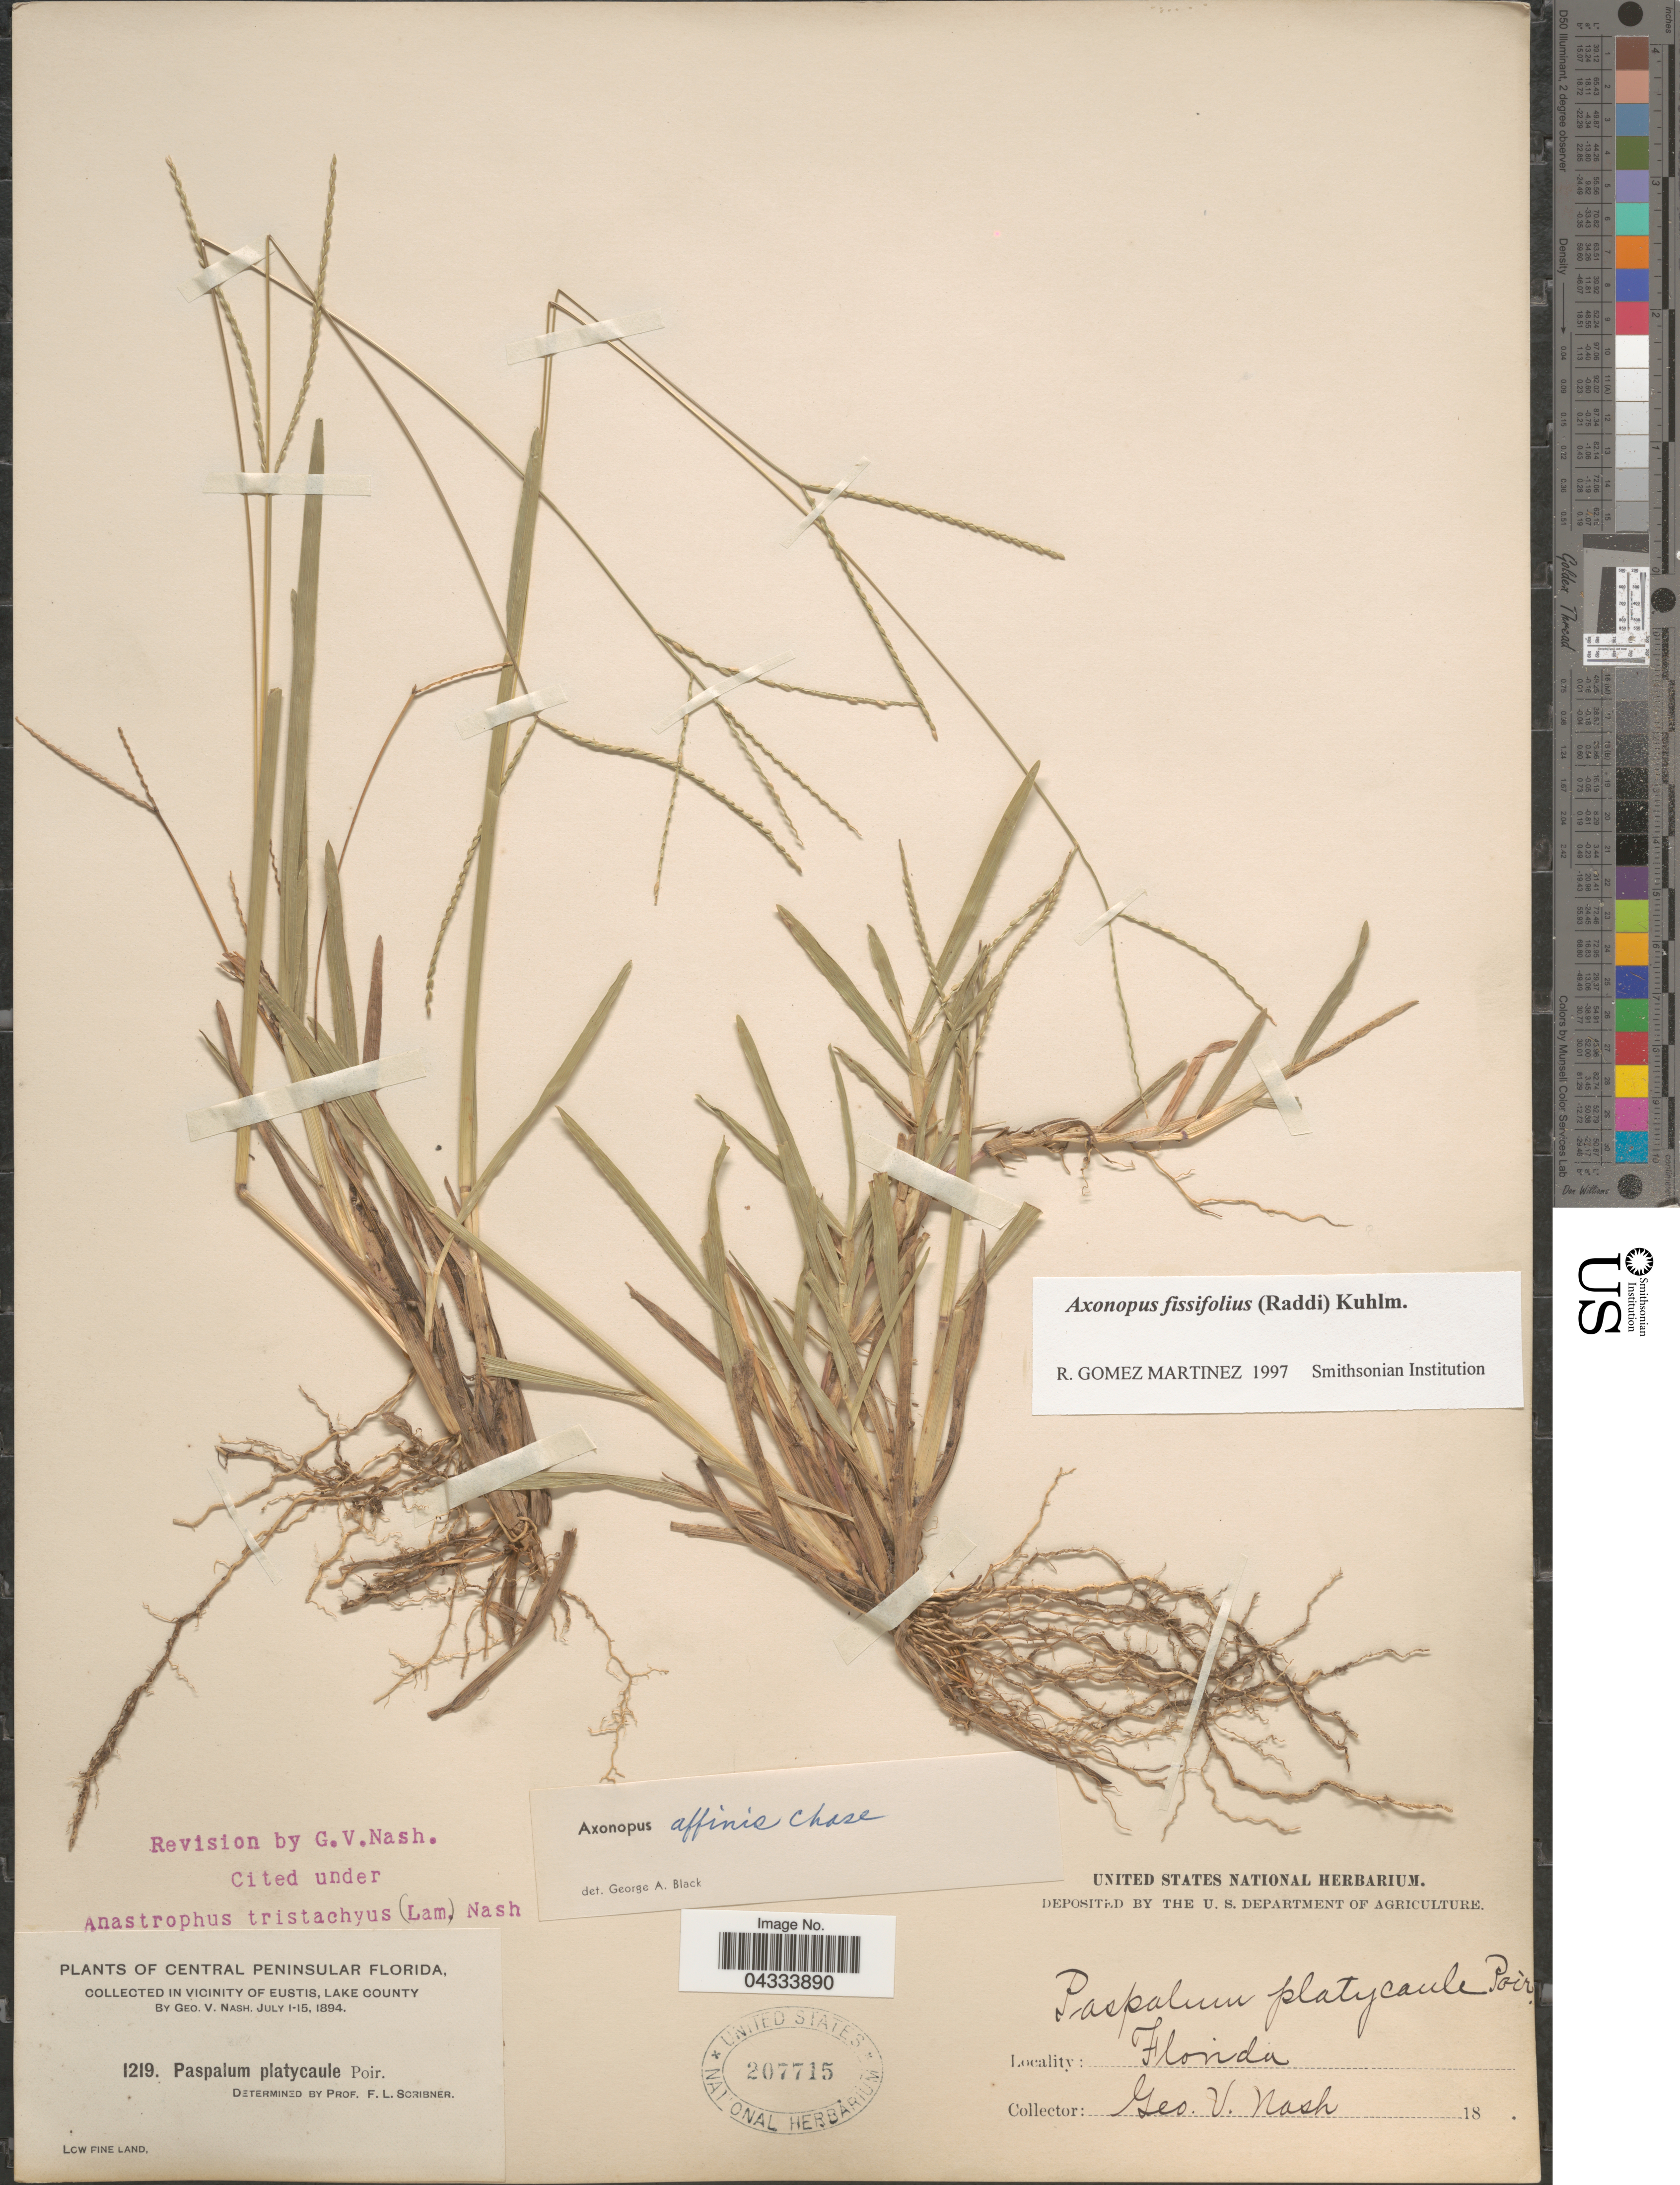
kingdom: Plantae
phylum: Tracheophyta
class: Liliopsida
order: Poales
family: Poaceae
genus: Axonopus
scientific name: Axonopus fissifolius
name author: (Raddi) Kuhlm.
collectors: G. V. Nash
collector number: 1219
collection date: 1894-07-01/1894-07-15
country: United States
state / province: Florida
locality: Central Peninsular Florida. In Vicinity of Eustis, Lake County. Low Pine Land.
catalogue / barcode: US 207715